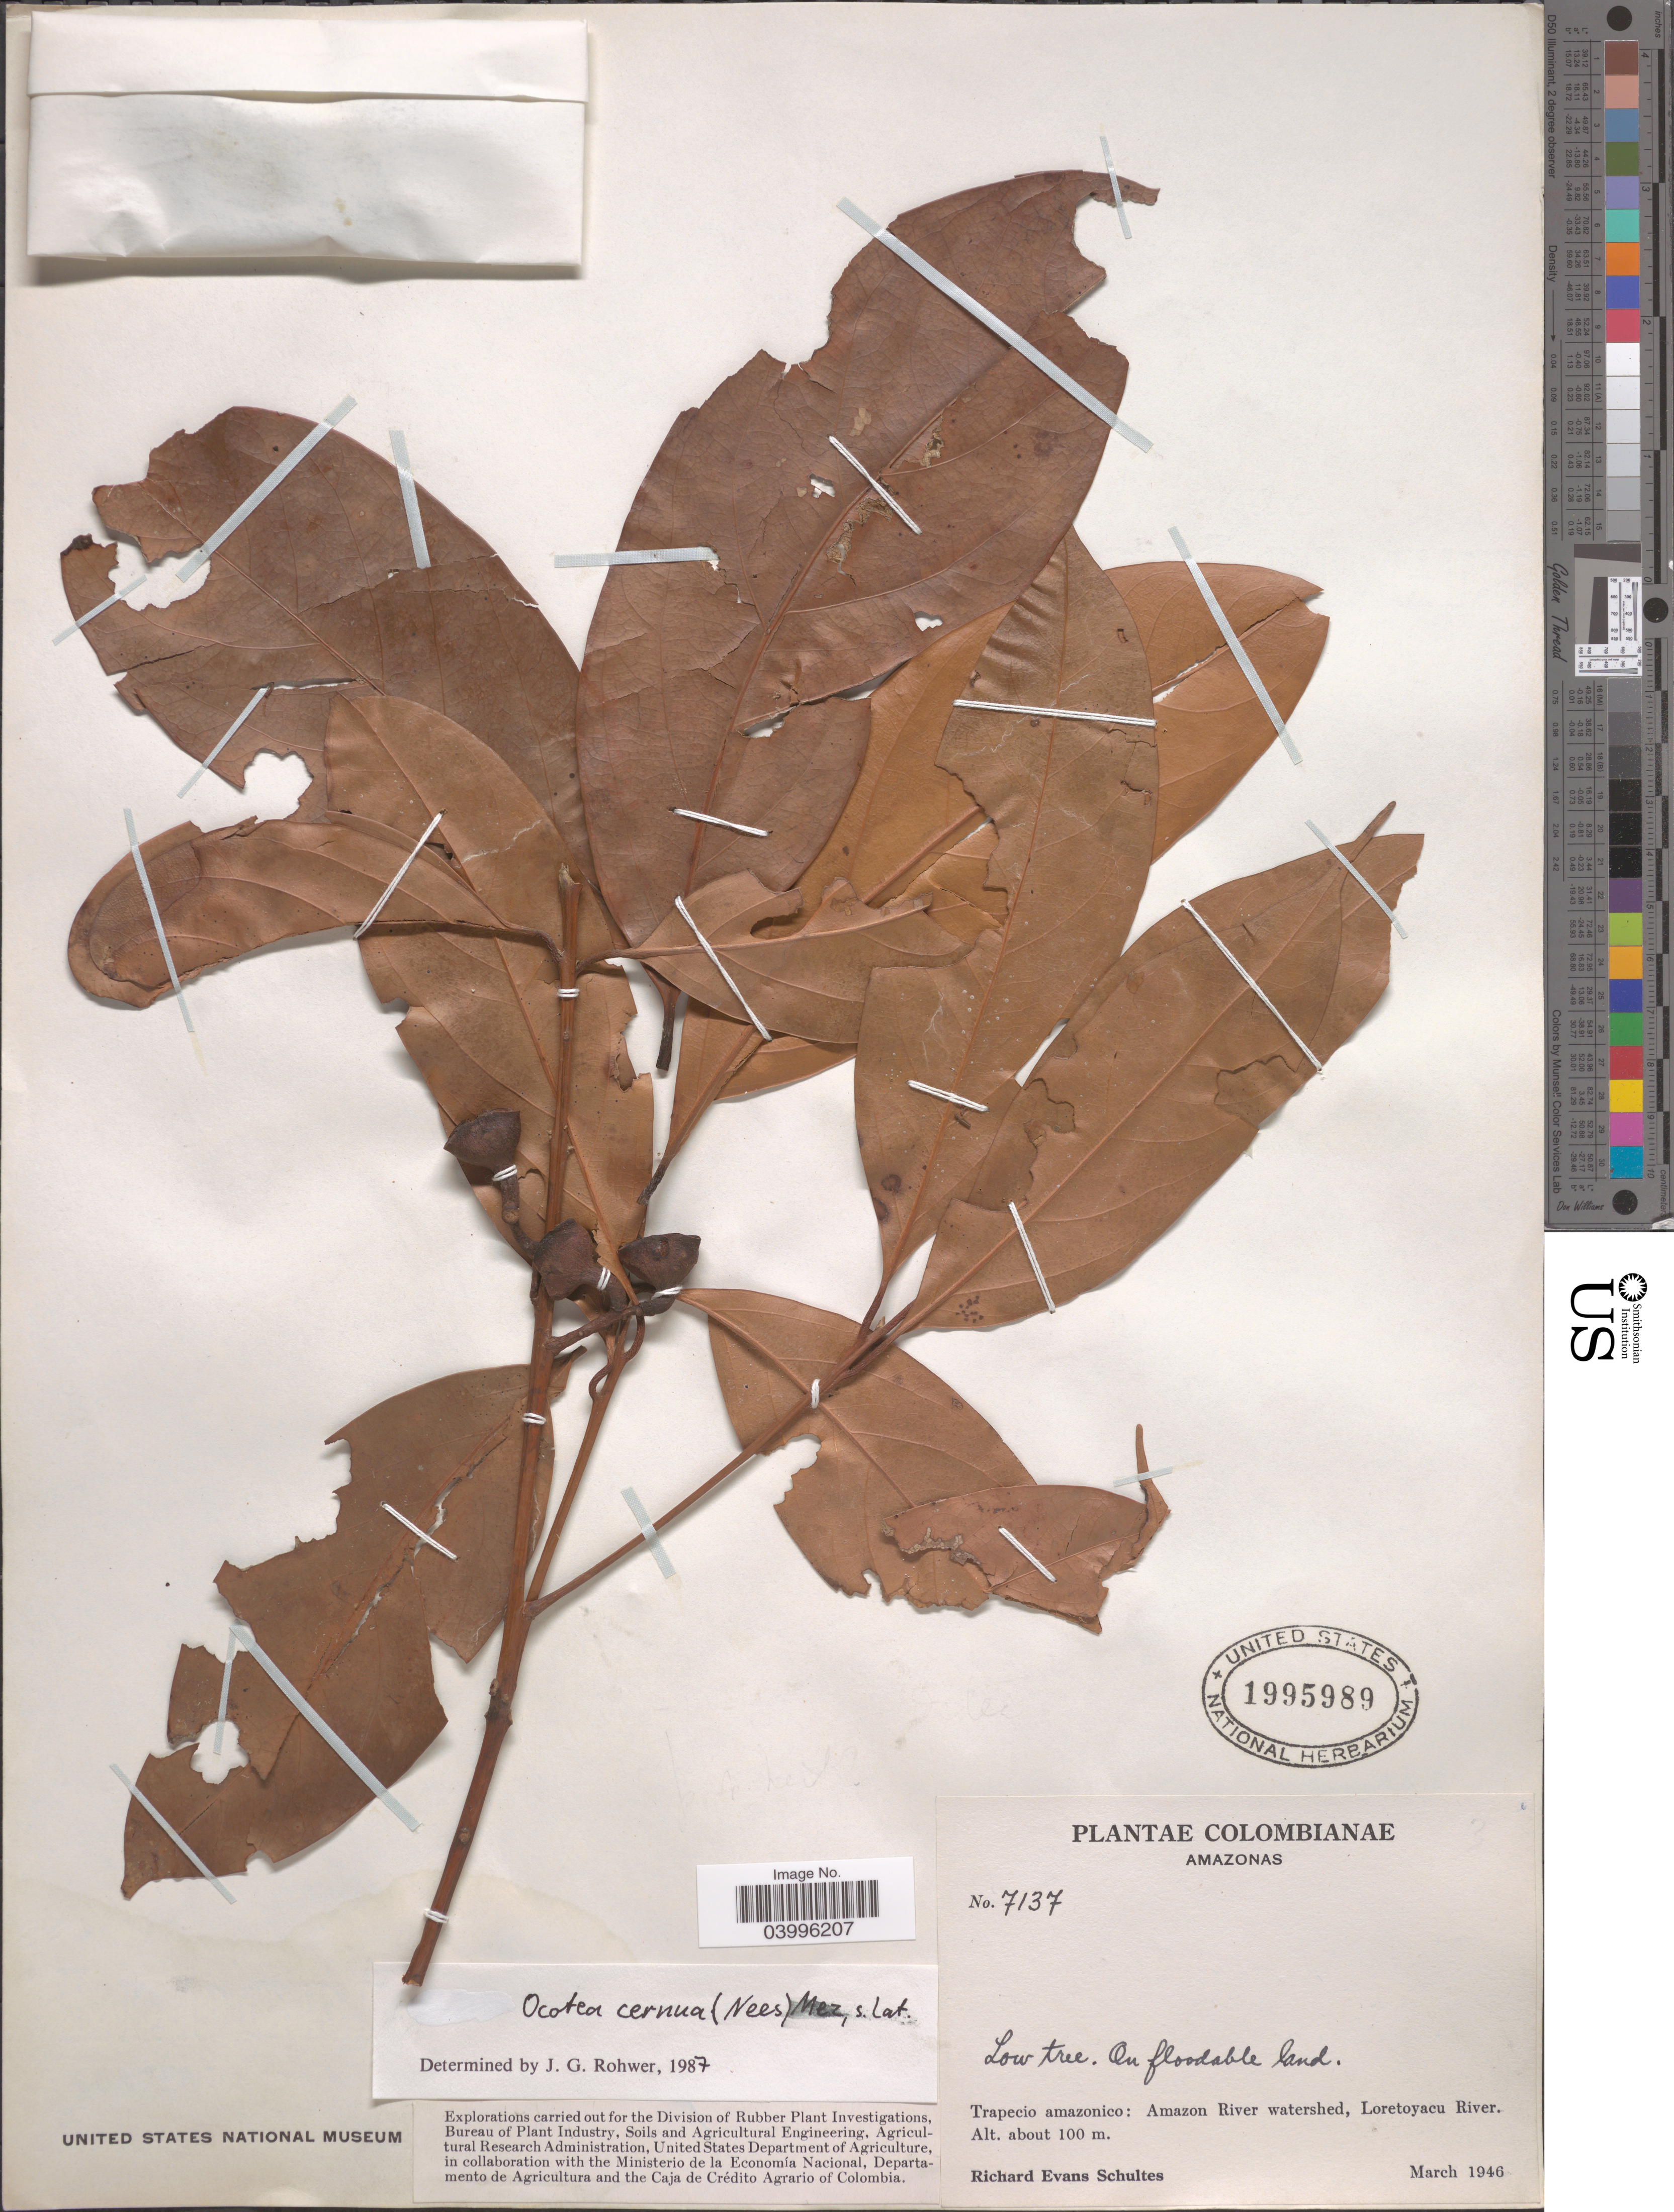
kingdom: Plantae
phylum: Tracheophyta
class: Magnoliopsida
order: Laurales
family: Lauraceae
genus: Ocotea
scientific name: Ocotea cernua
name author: (Nees) Mez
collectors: R. E. Schultes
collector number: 7137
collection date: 1946-03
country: Colombia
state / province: Amazônas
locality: Trapecio amazonico: Amazon River watershed, Loretoyacu River.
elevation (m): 100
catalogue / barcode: US 1995989